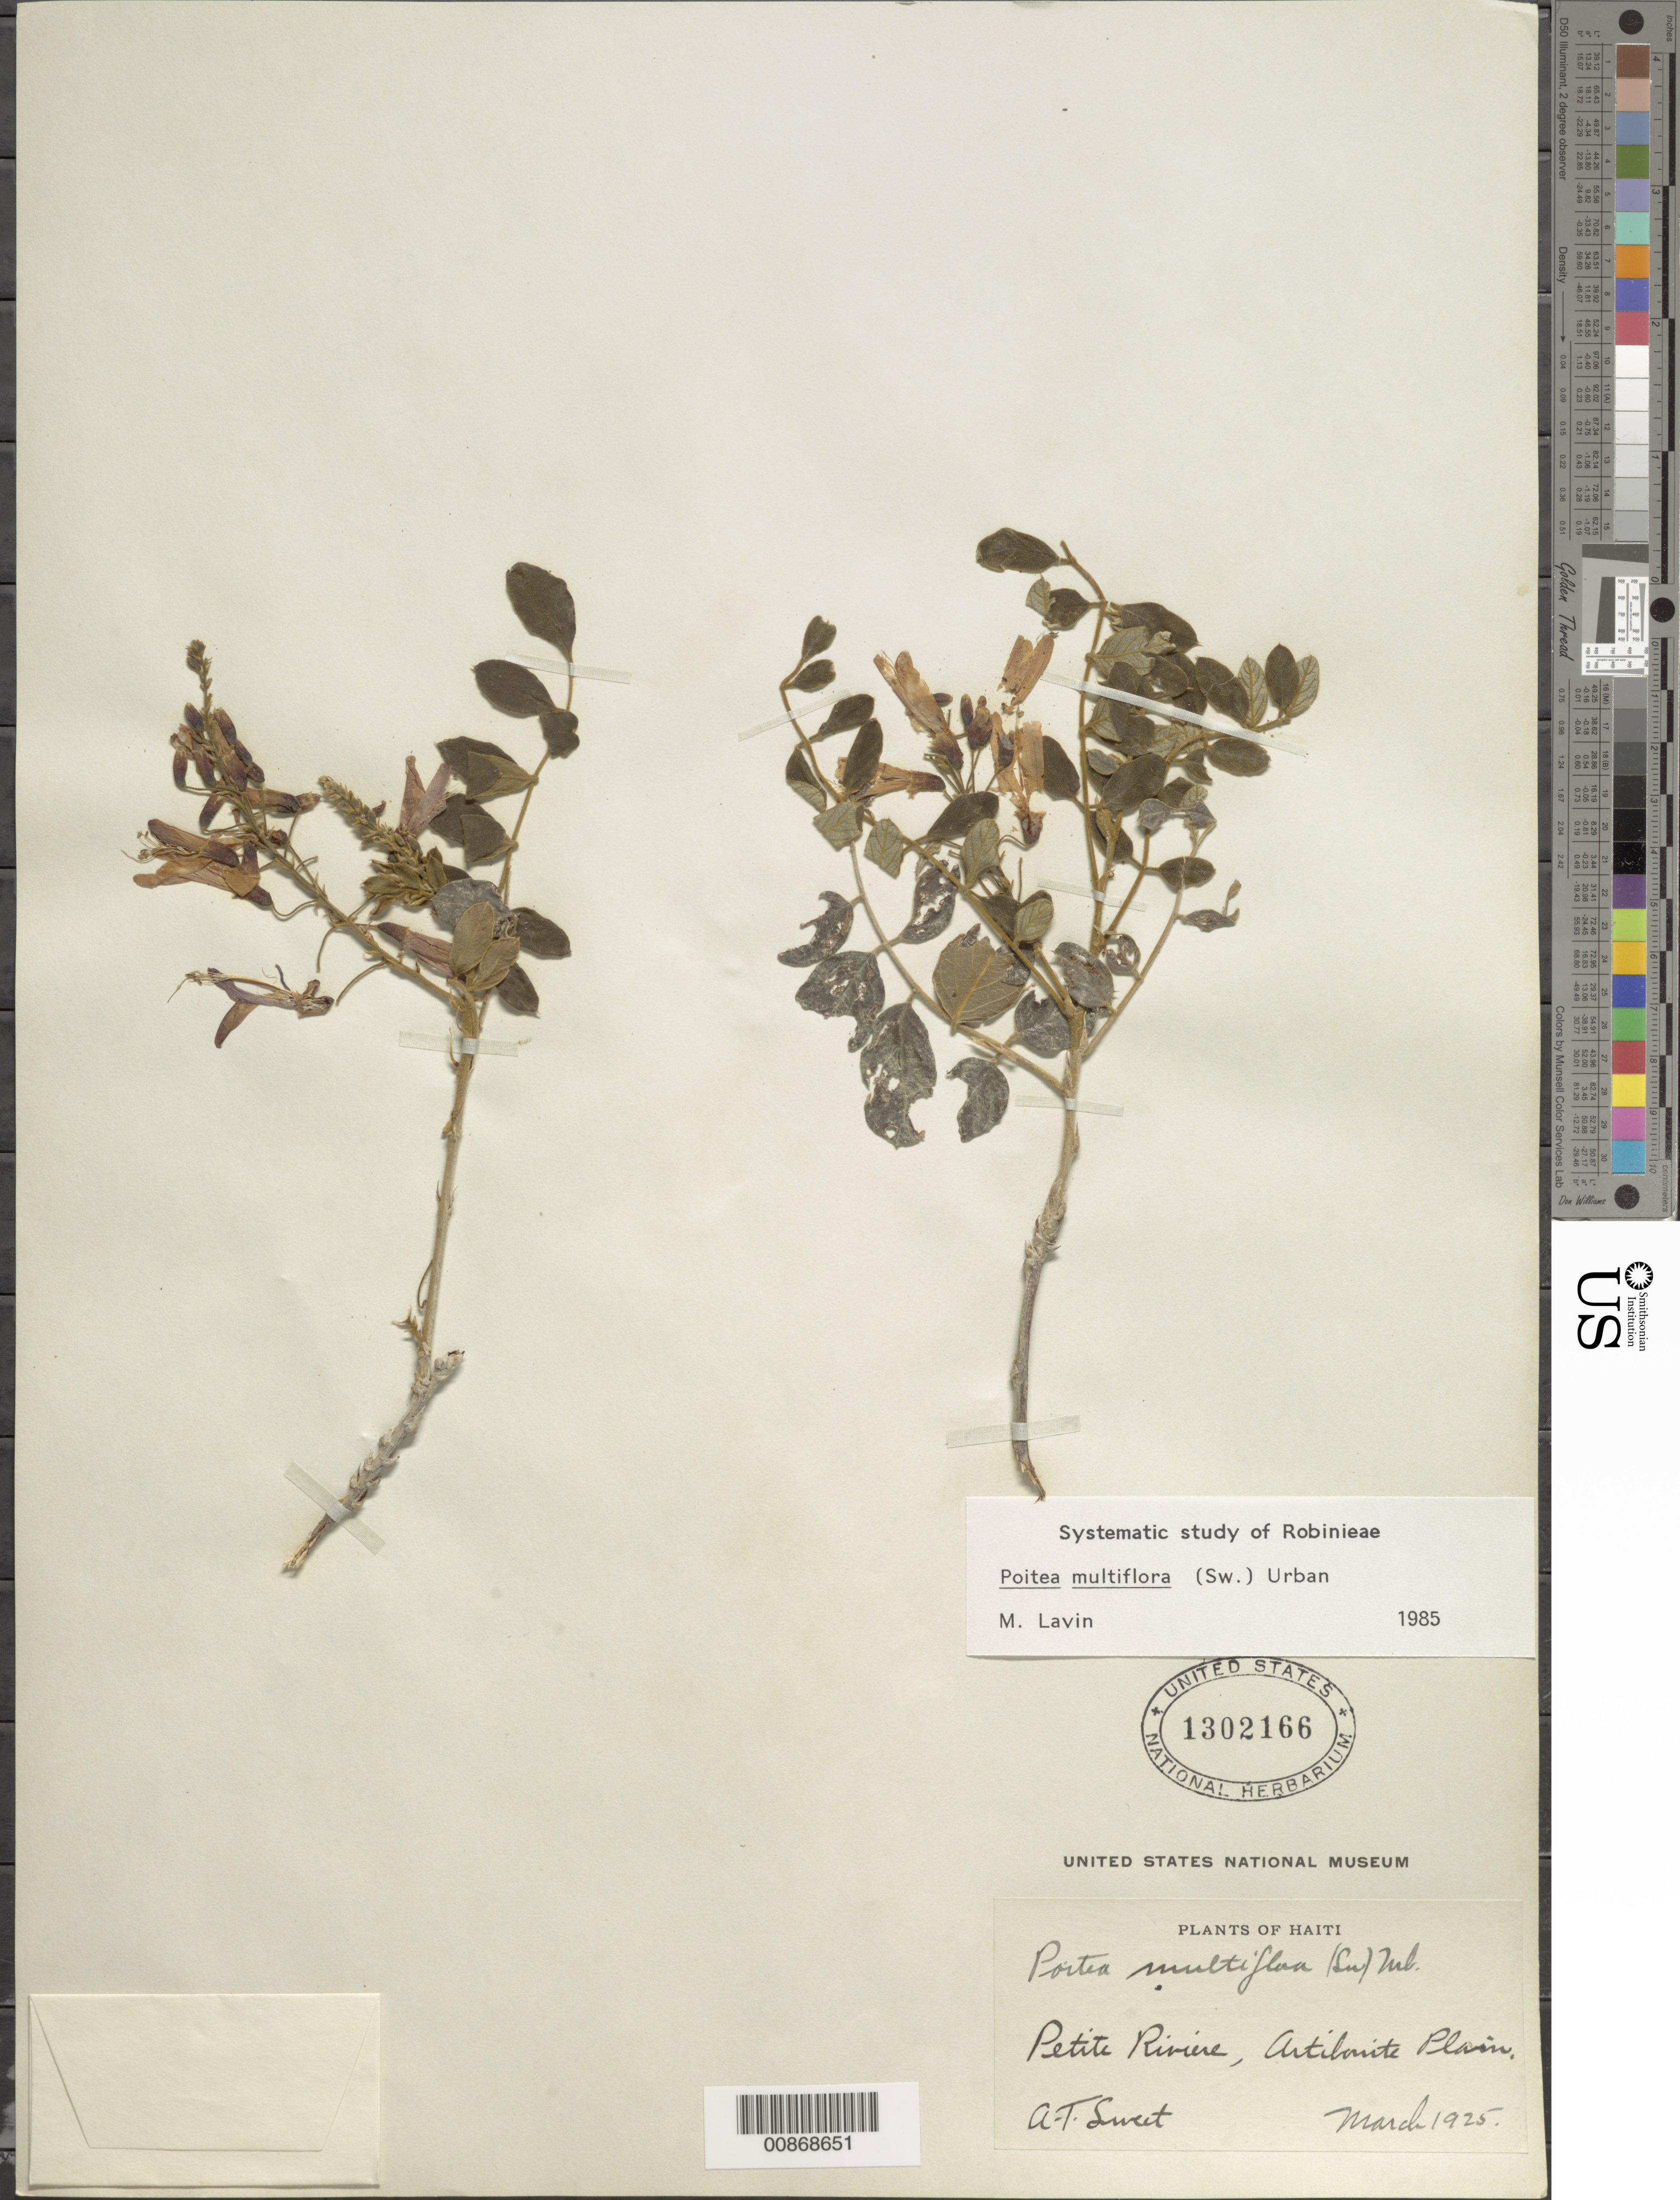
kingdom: Plantae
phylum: Tracheophyta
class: Magnoliopsida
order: Fabales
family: Fabaceae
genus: Poitea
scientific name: Poitea multiflora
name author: (Sw.) Urb.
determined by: Lavin, M.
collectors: A. T. Sweet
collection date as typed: Mar 1925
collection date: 1925-03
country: Haiti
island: Hispaniola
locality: Petite Rivière, Artibonite Plain.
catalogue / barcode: US 1302166